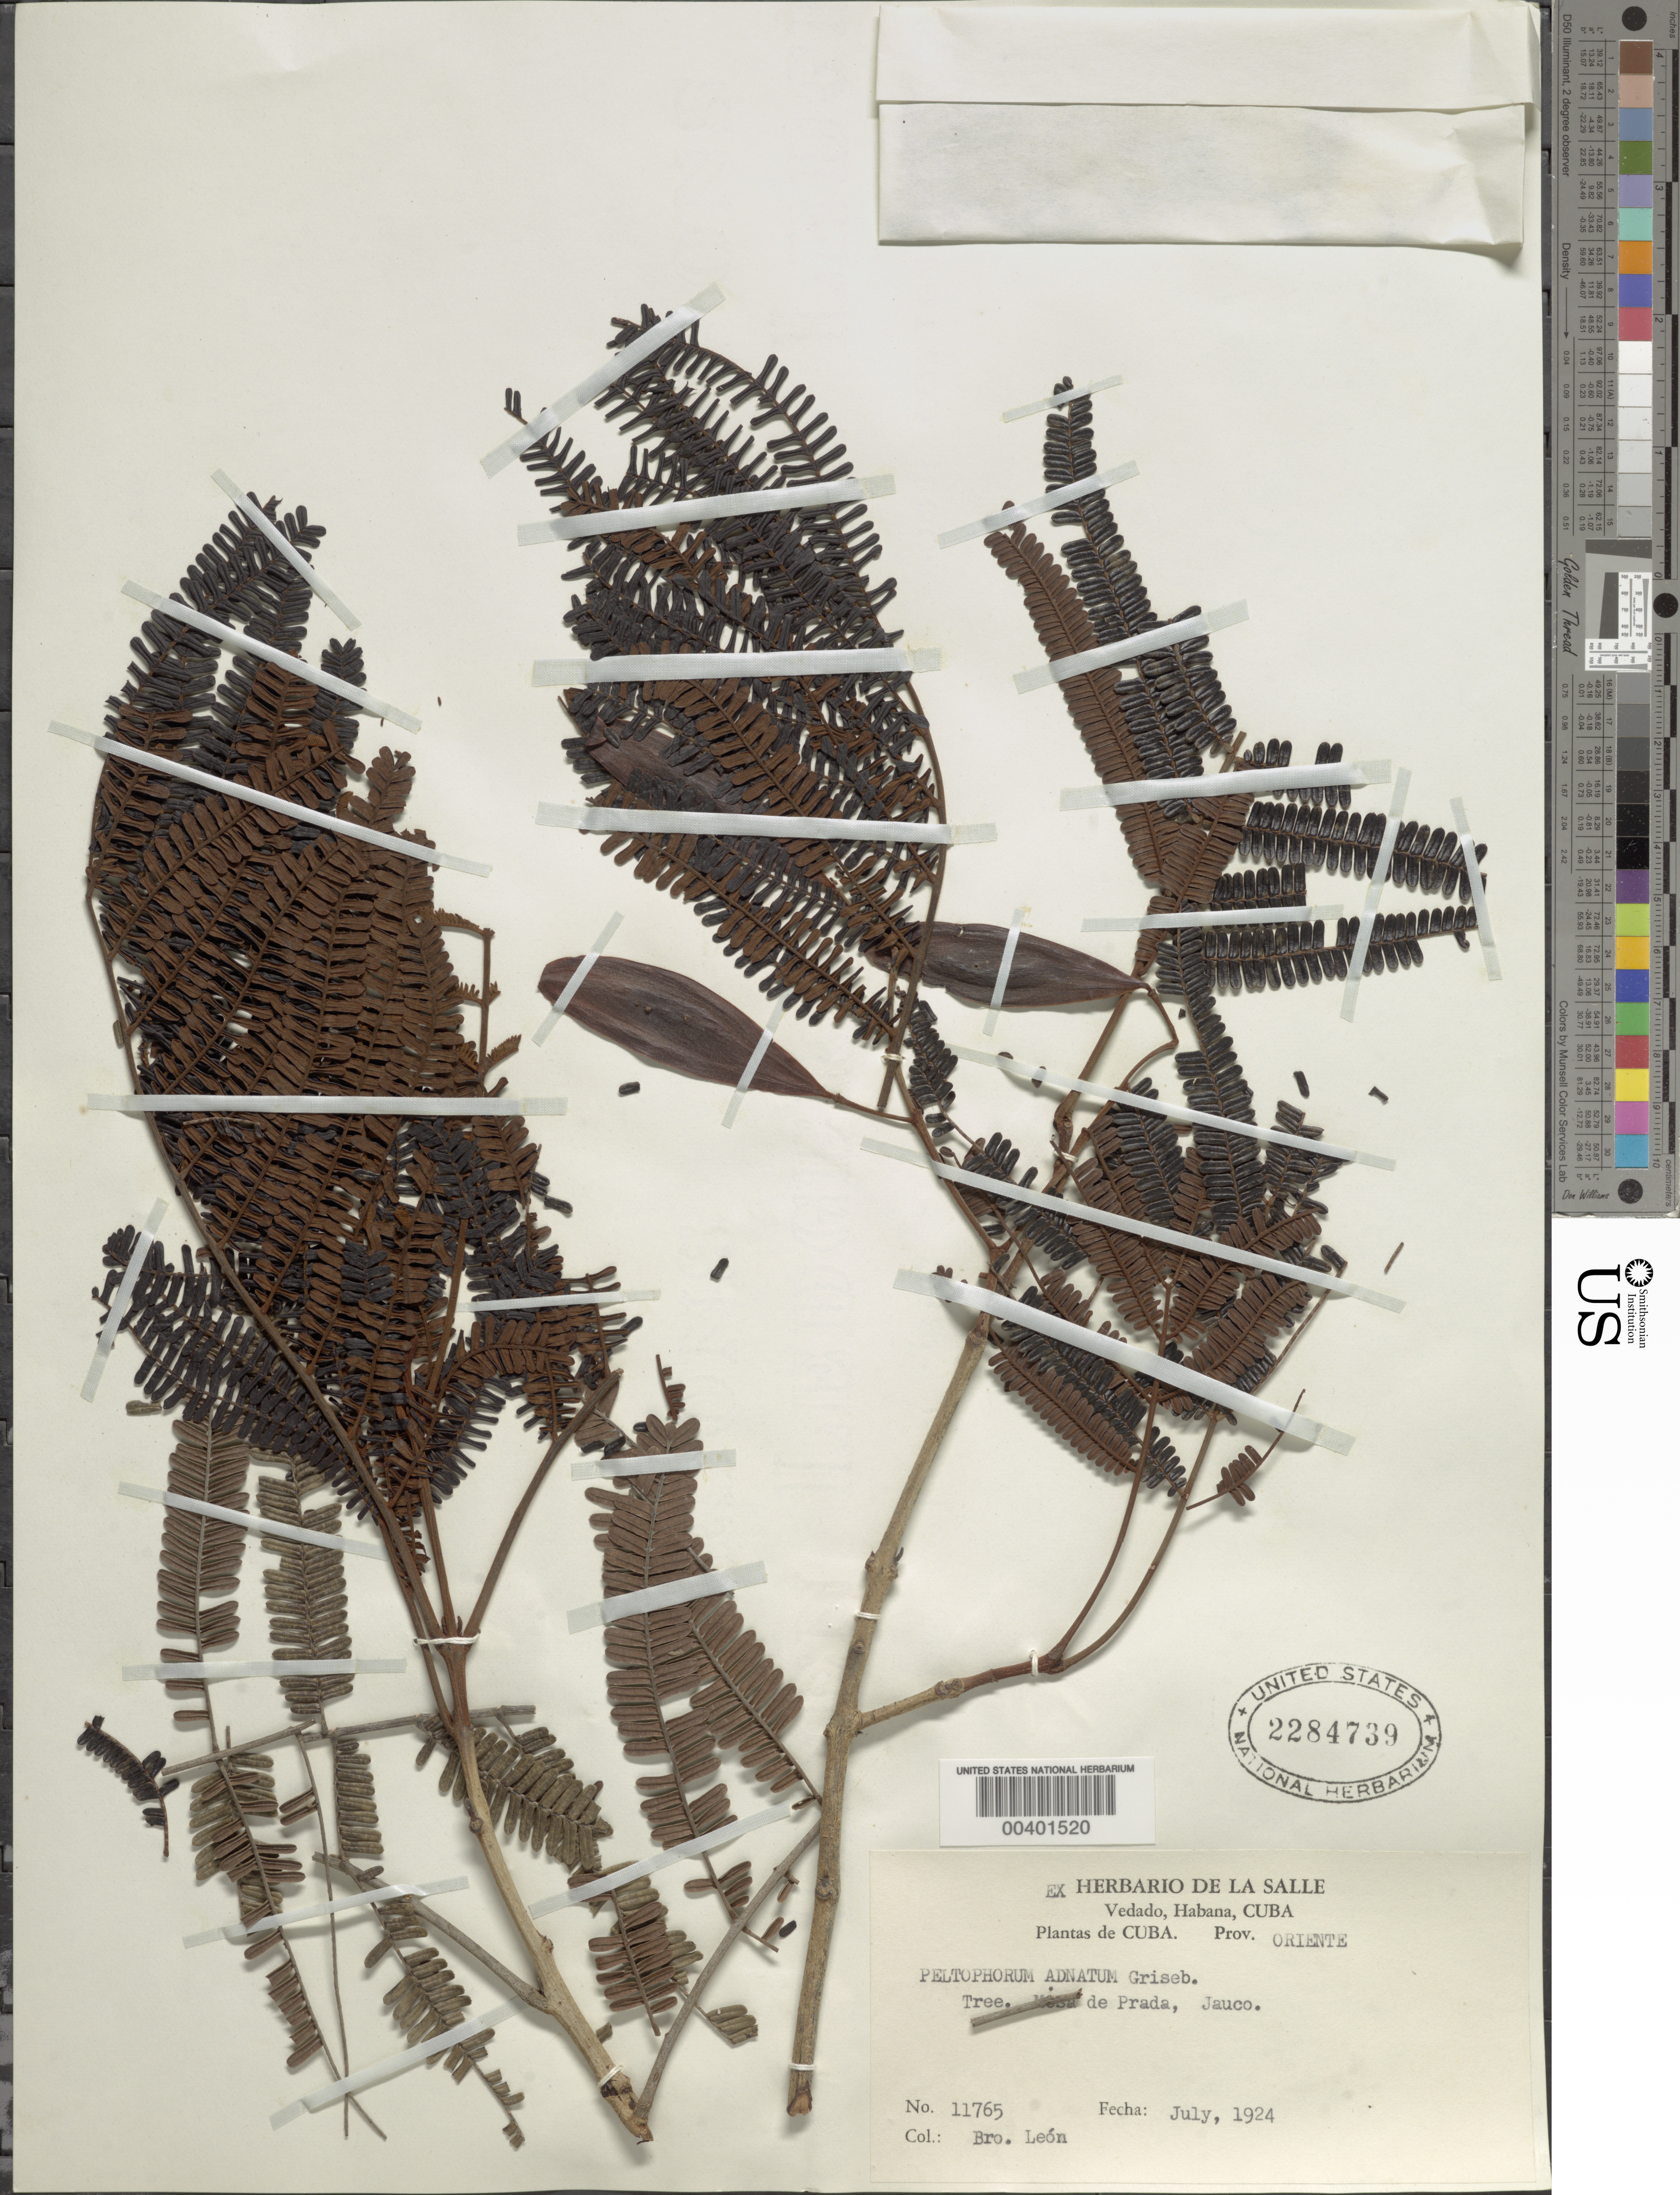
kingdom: Plantae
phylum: Tracheophyta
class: Magnoliopsida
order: Fabales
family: Fabaceae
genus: Peltophorum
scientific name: Peltophorum adnatum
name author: Griseb.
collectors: Bro. León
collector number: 11765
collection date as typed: Jul 1924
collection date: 1924-07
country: Cuba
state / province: Oriente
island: Greater Antilles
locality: Mesa de prada, jauco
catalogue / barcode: US 2284739